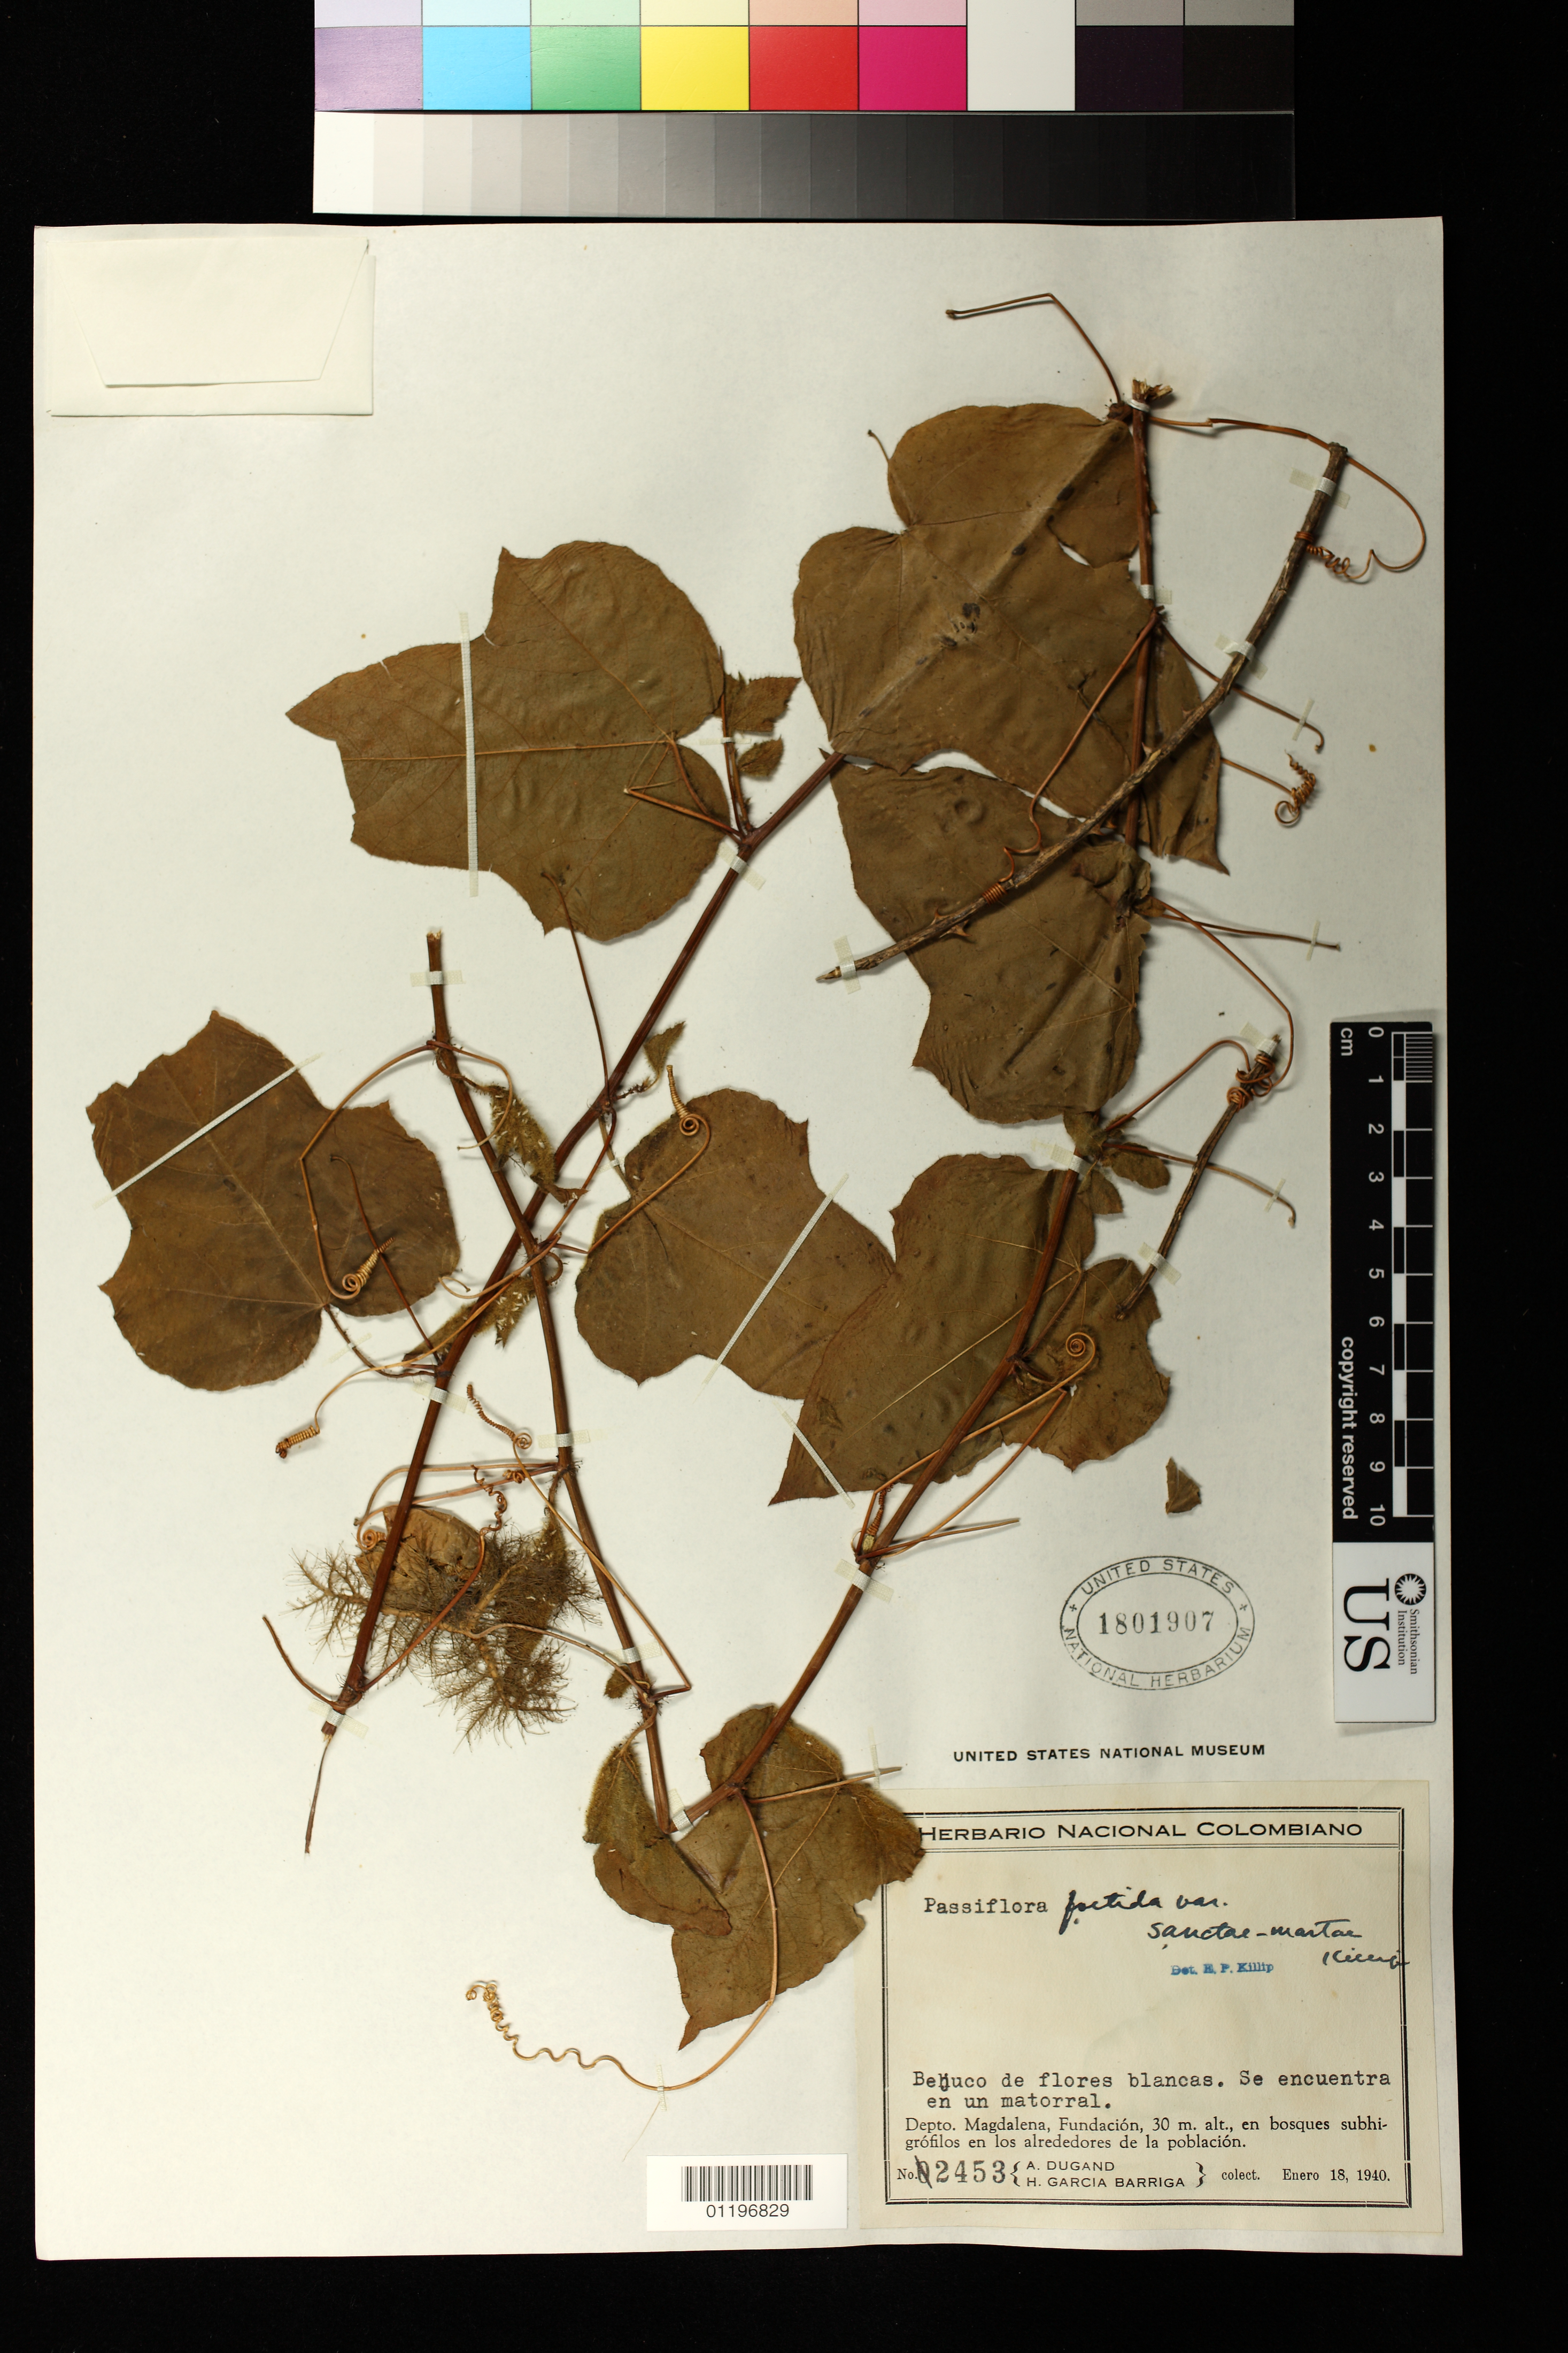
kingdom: Plantae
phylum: Tracheophyta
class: Magnoliopsida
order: Malpighiales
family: Passifloraceae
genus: Passiflora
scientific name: Passiflora foetida var. sanctae-martae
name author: Killip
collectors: A. Dugand G. & H. García Barriga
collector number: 2453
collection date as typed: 18 Jan 1940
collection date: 1940-01-18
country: Colombia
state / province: Magdalena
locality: Depto. Magdalena, Fundación, en bosques subhigrófilos en los alrededores la población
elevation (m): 30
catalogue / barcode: US 1801907